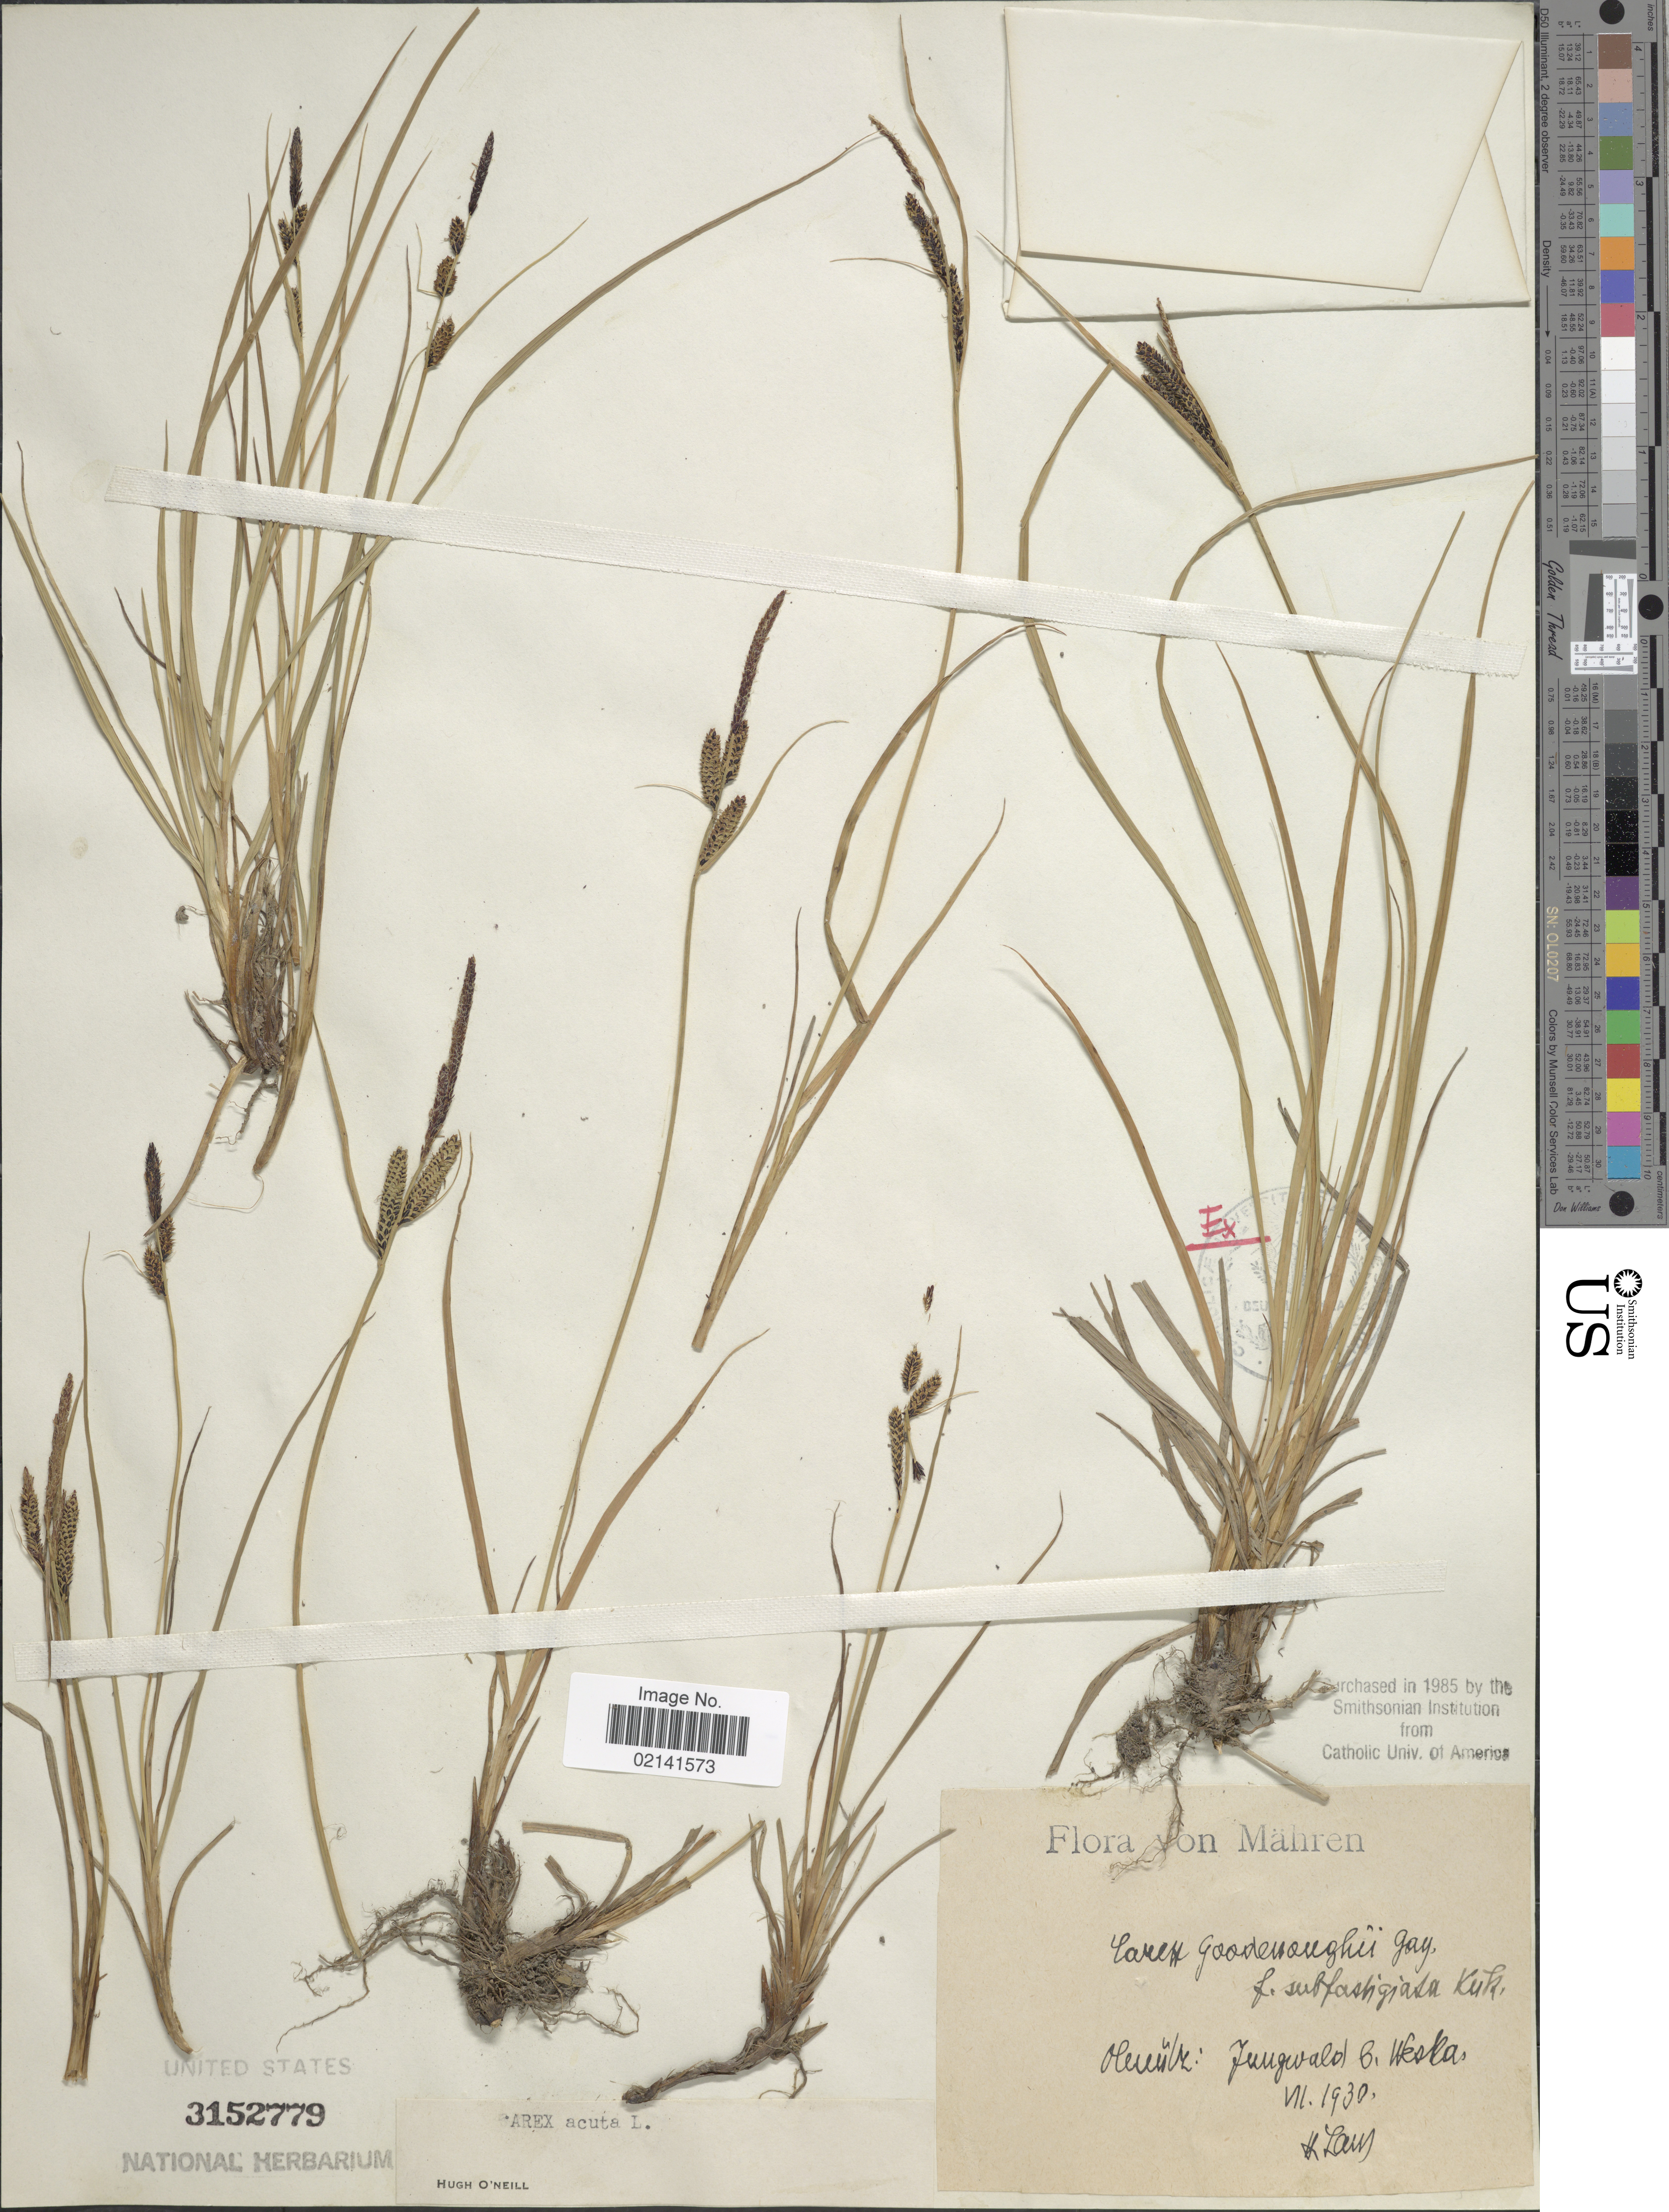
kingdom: Plantae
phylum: Tracheophyta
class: Liliopsida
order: Poales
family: Cyperaceae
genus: Carex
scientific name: Carex acuta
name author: L.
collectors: H. Laus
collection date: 1930-07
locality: Olmütz: Juugwald C. Weska [interpreted]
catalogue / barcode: US 3152779